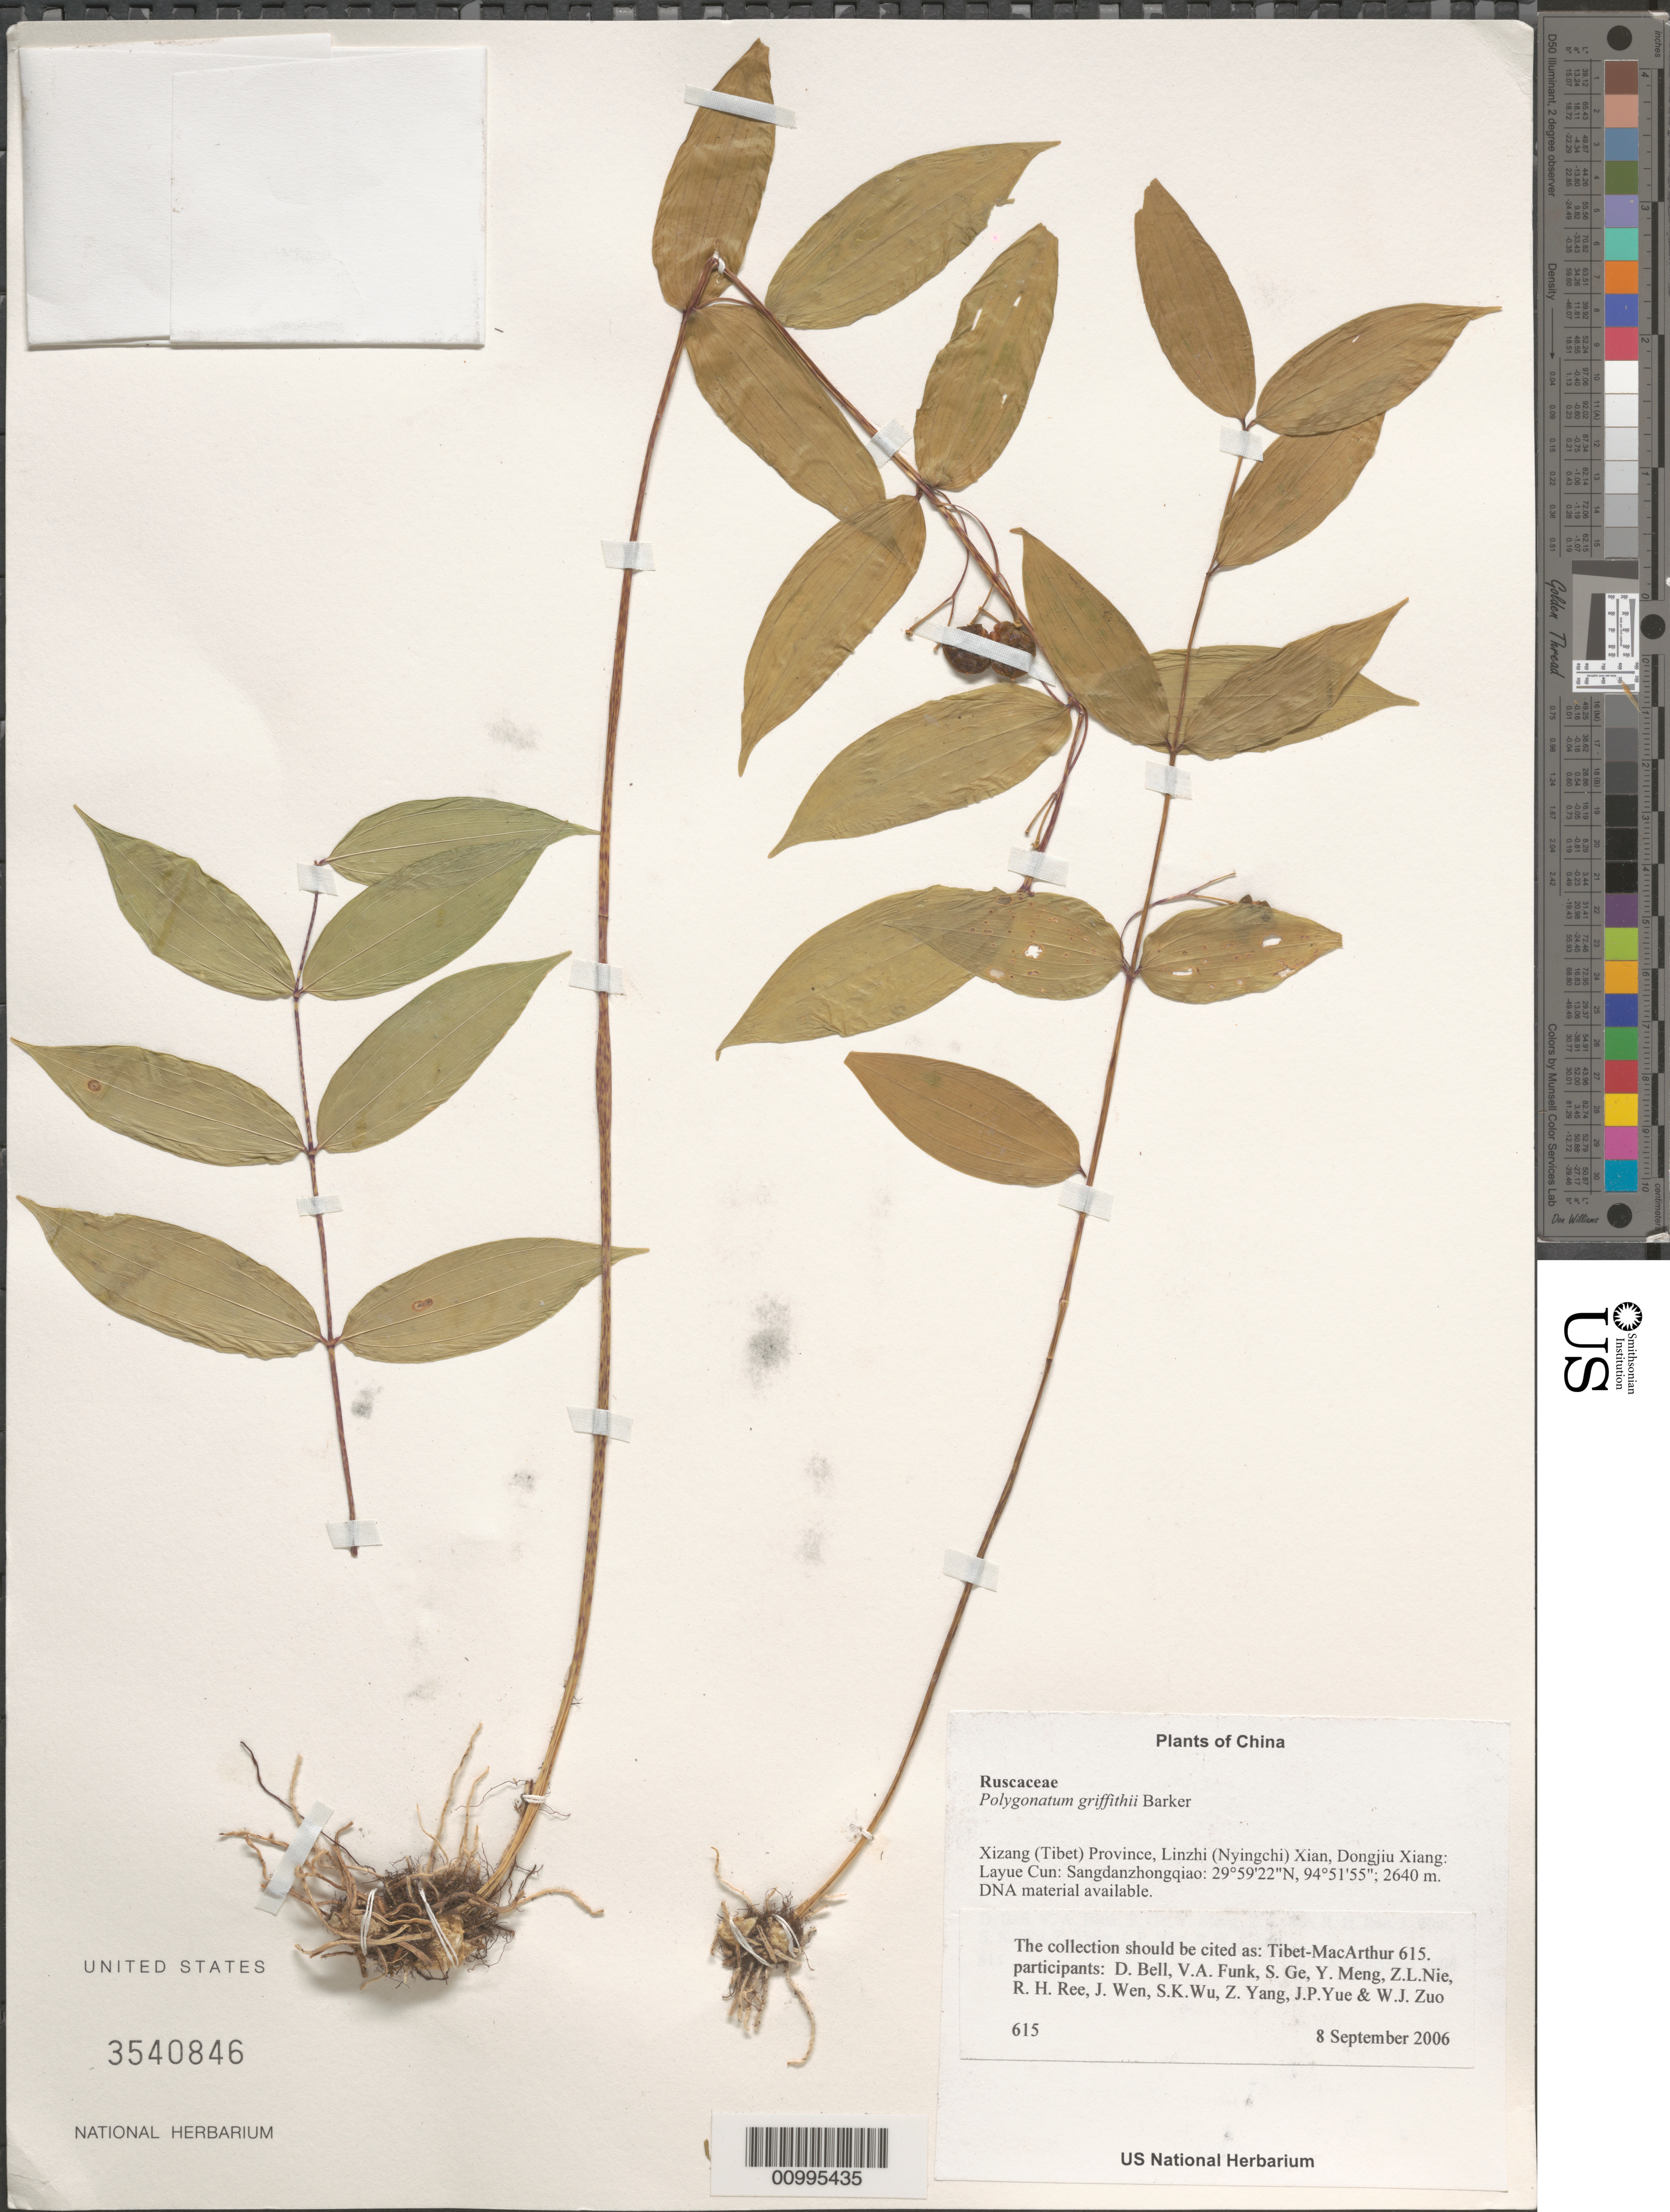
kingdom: Plantae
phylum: Tracheophyta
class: Liliopsida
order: Asparagales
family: Asparagaceae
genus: Polygonatum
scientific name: Polygonatum griffithii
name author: Baker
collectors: Tibet-MacArthur, D. A. Bell, V. Funk, S. Ge, Y. Meng, Z. Nie, R. Ree, J. Wen, S. K. Wu, Z. Yang, J. Yue & W. Zuo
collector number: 615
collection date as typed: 08 Sep 2006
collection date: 2006-09-08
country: China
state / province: Xizang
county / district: Linzhi (Nyingchi) Xian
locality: Dongjiu Xiang: Layue Cun: Sangdanzhongqiao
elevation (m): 2640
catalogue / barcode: US 3540846